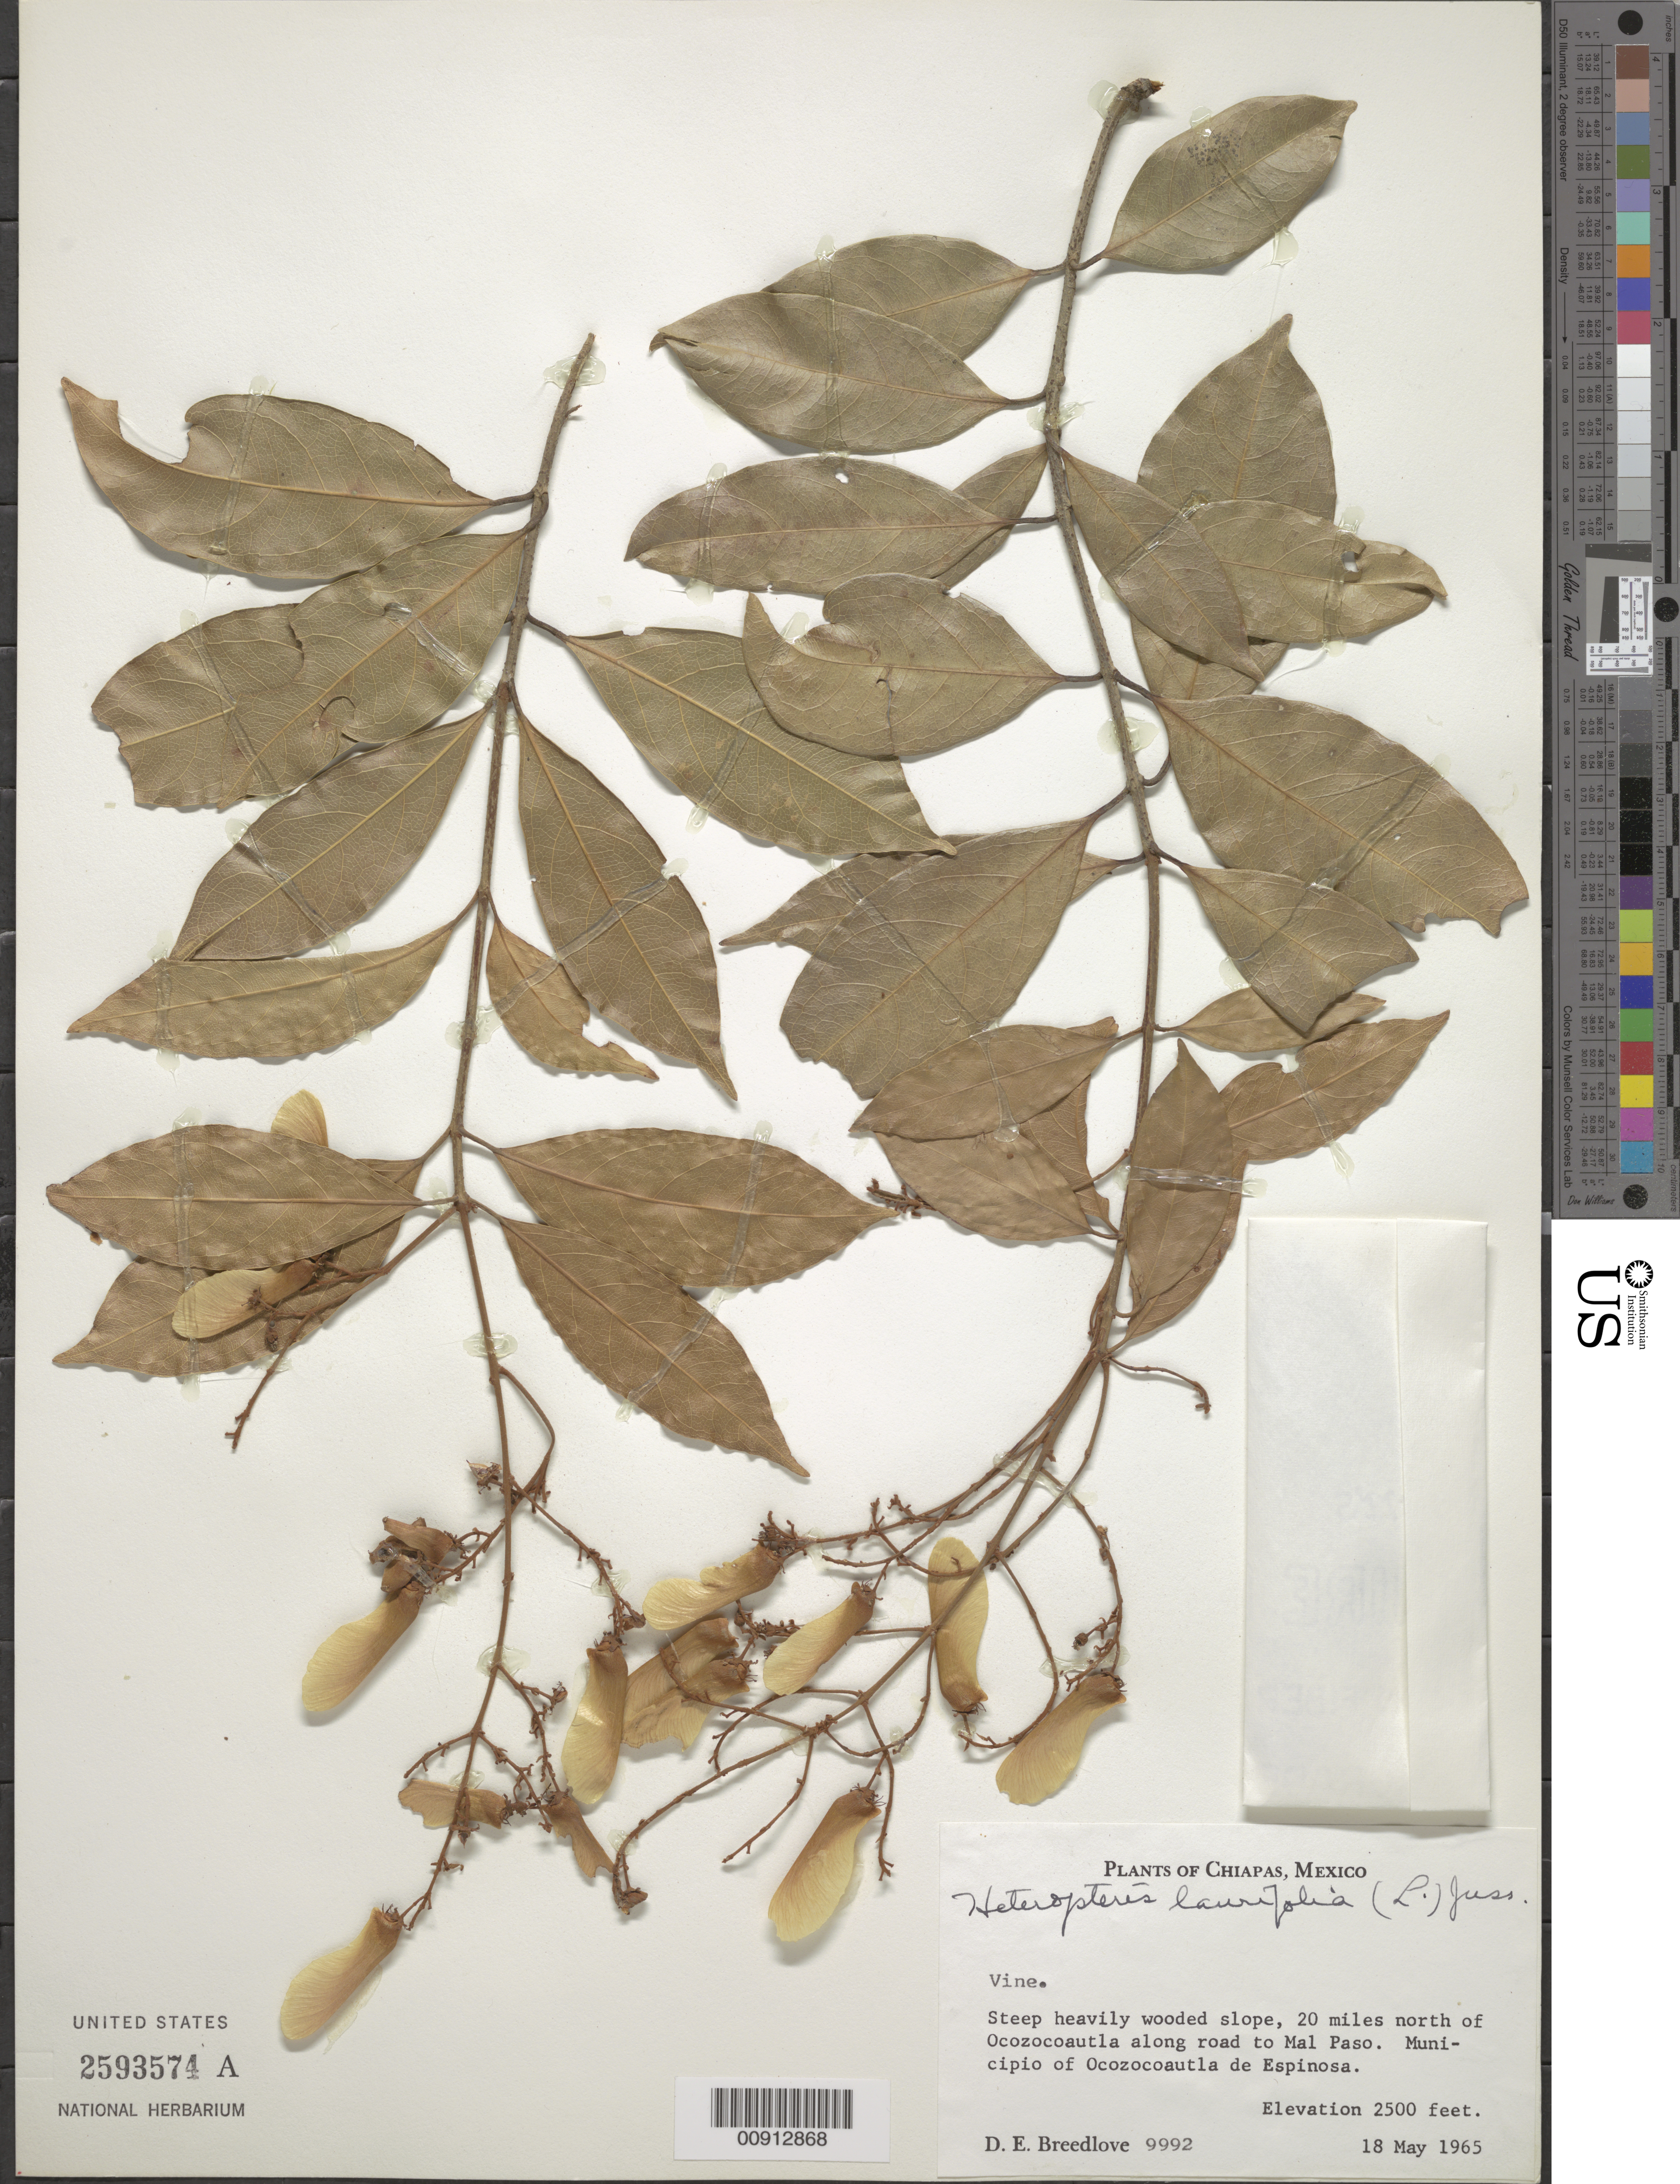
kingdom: Plantae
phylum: Tracheophyta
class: Magnoliopsida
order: Malpighiales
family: Malpighiaceae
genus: Heteropterys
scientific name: Heteropterys laurifolia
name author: (L.) A. Juss.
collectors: D. E. Breedlove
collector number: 9992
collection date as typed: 18 May 1965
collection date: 1965-05-18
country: Mexico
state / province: Chiapas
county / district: Ocozocoautla de Espinosa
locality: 20 miles north of Ocozocoautla along road to Mal Paso. Municipio of Ocozocoautla de Espinosa, Chiapas.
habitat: Steep heavily wooded slope.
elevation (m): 762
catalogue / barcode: US 2593574A